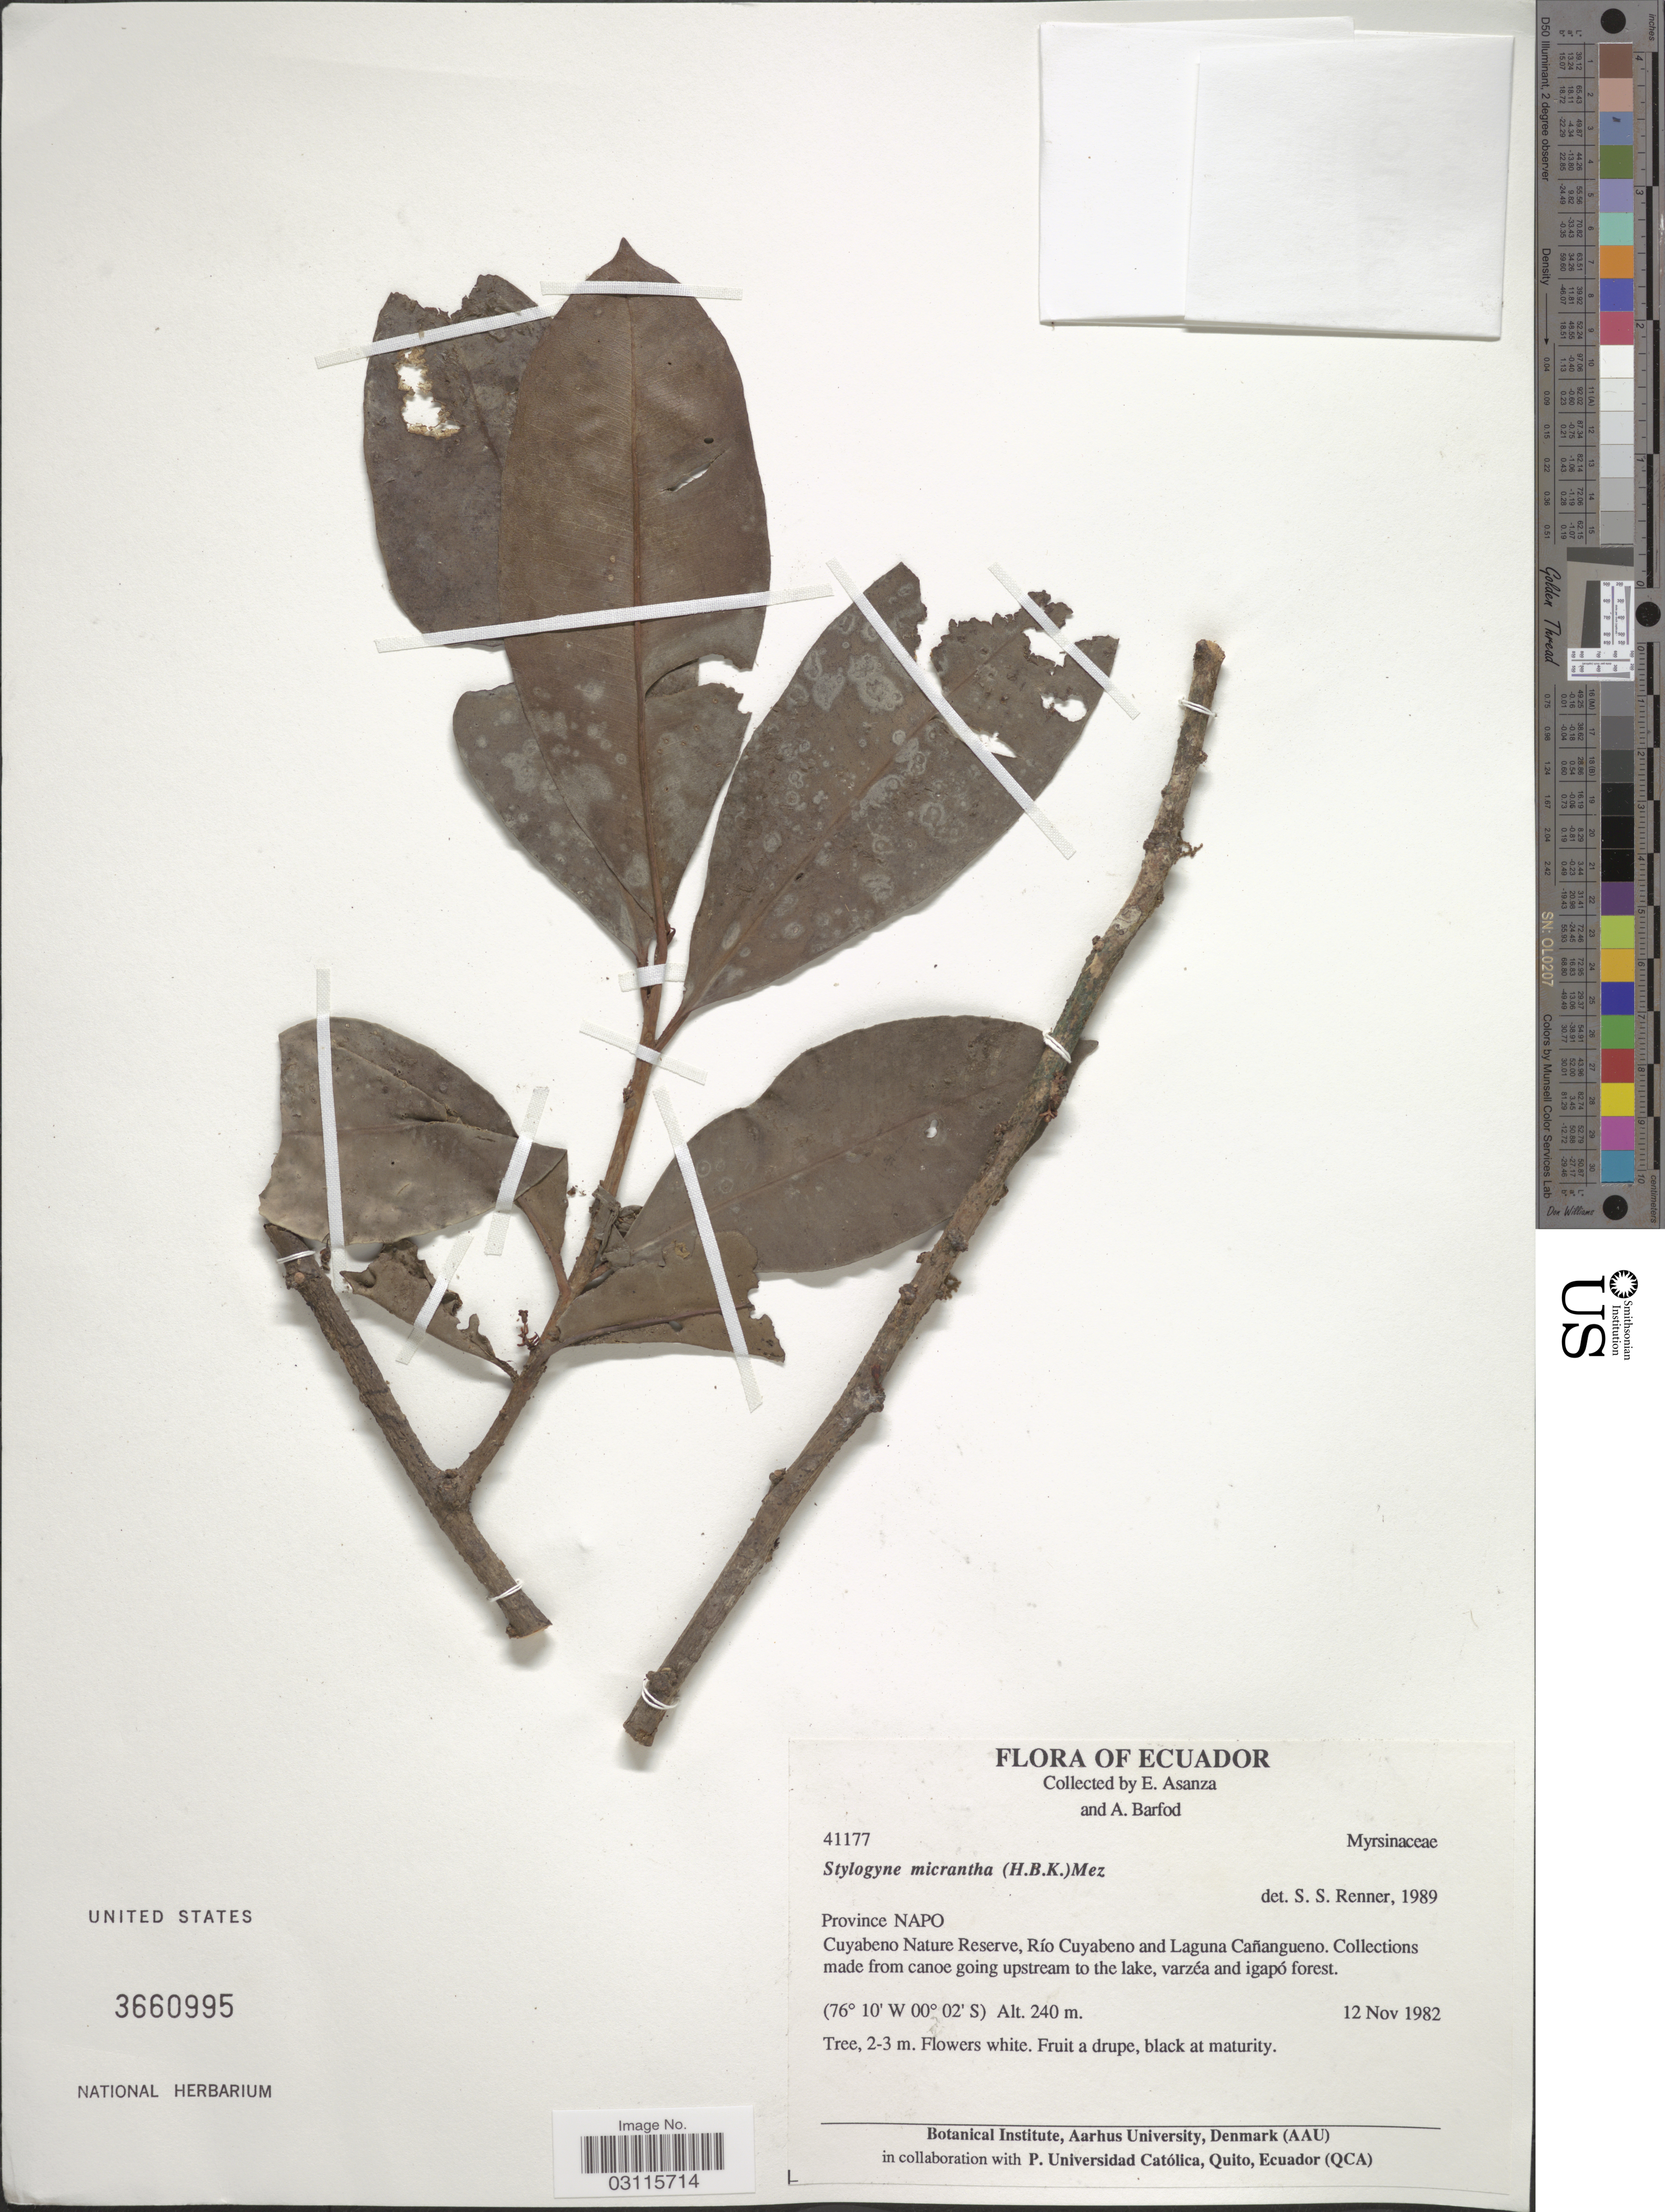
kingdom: Plantae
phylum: Tracheophyta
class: Magnoliopsida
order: Ericales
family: Primulaceae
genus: Stylogyne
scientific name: Stylogyne micrantha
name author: (Kunth) Mez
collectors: E. Asanza & A. Barfod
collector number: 41177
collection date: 1982-11-12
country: Ecuador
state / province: Napo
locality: Province Napo. Cuyabeno Nature Reserve, Río Cuyabeno and Laguna Cañangueno.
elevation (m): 240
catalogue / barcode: US 3660995